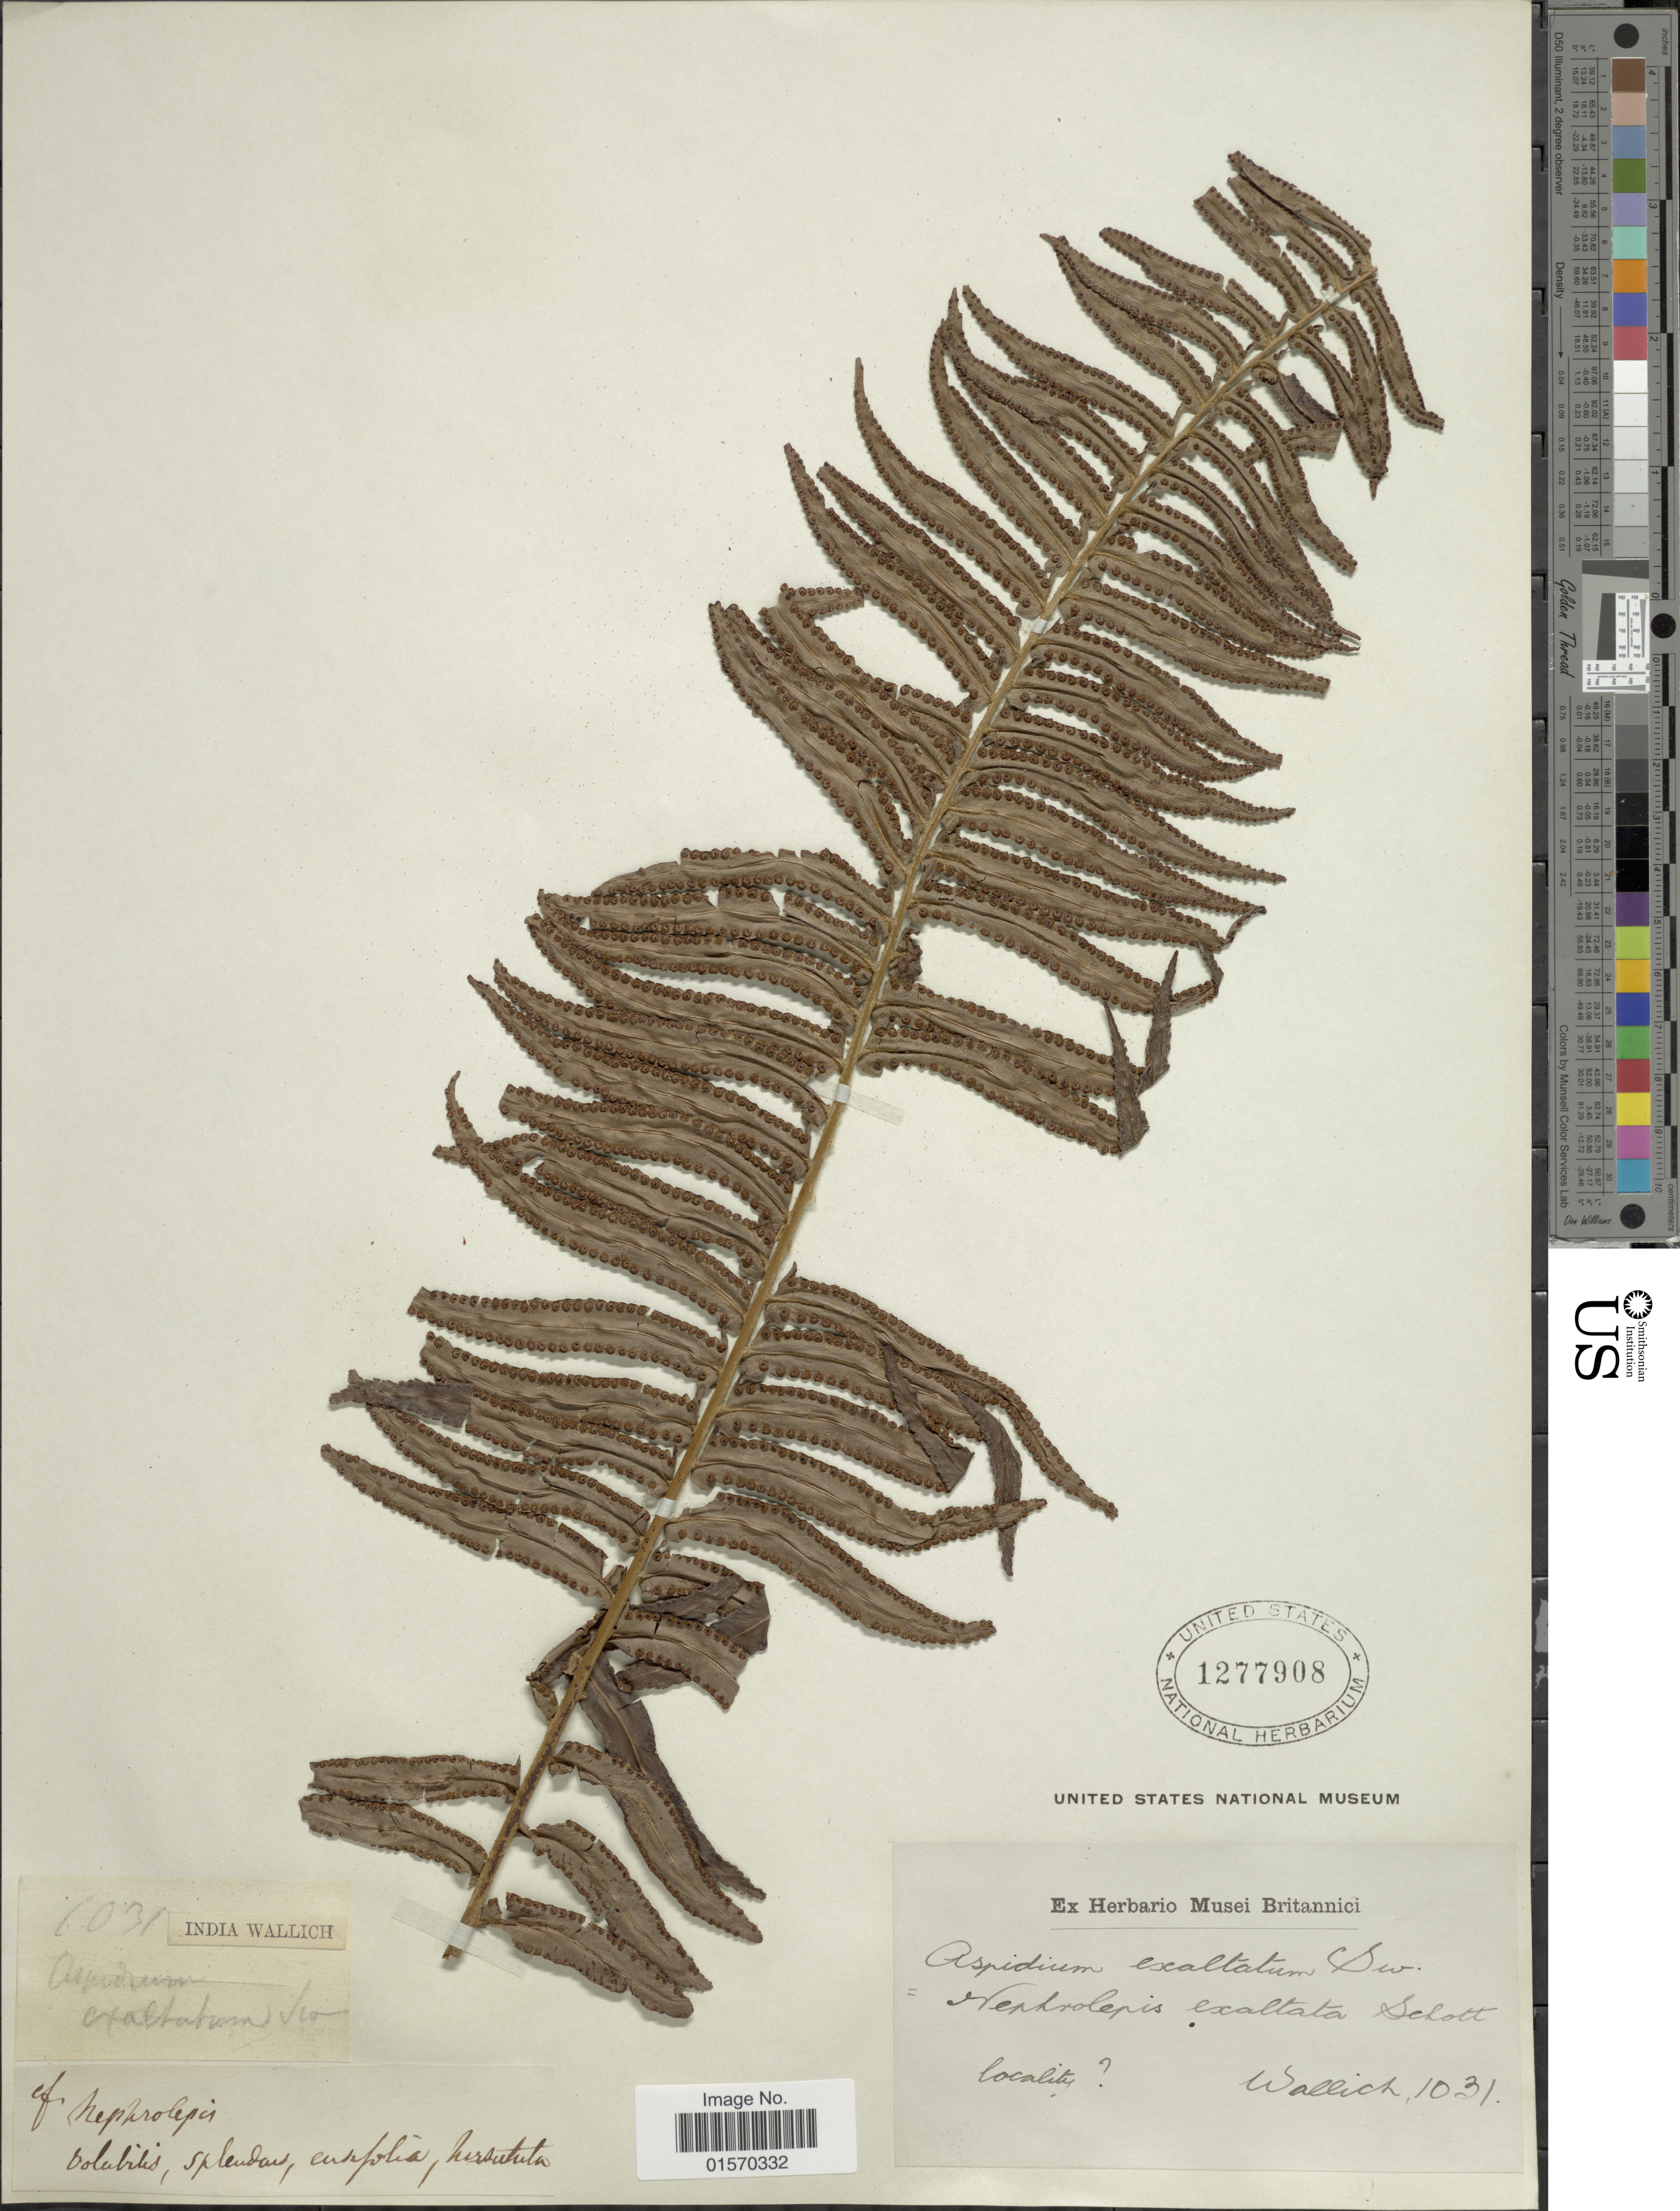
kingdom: Plantae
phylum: Tracheophyta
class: Polypodiopsida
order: Polypodiales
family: Nephrolepidaceae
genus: Nephrolepis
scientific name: Nephrolepis multiflora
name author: (Roxb.) F.M. Jarrett ex C.V. Morton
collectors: -- Wallich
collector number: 1031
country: India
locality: India [unsure placement]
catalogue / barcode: US 1277908